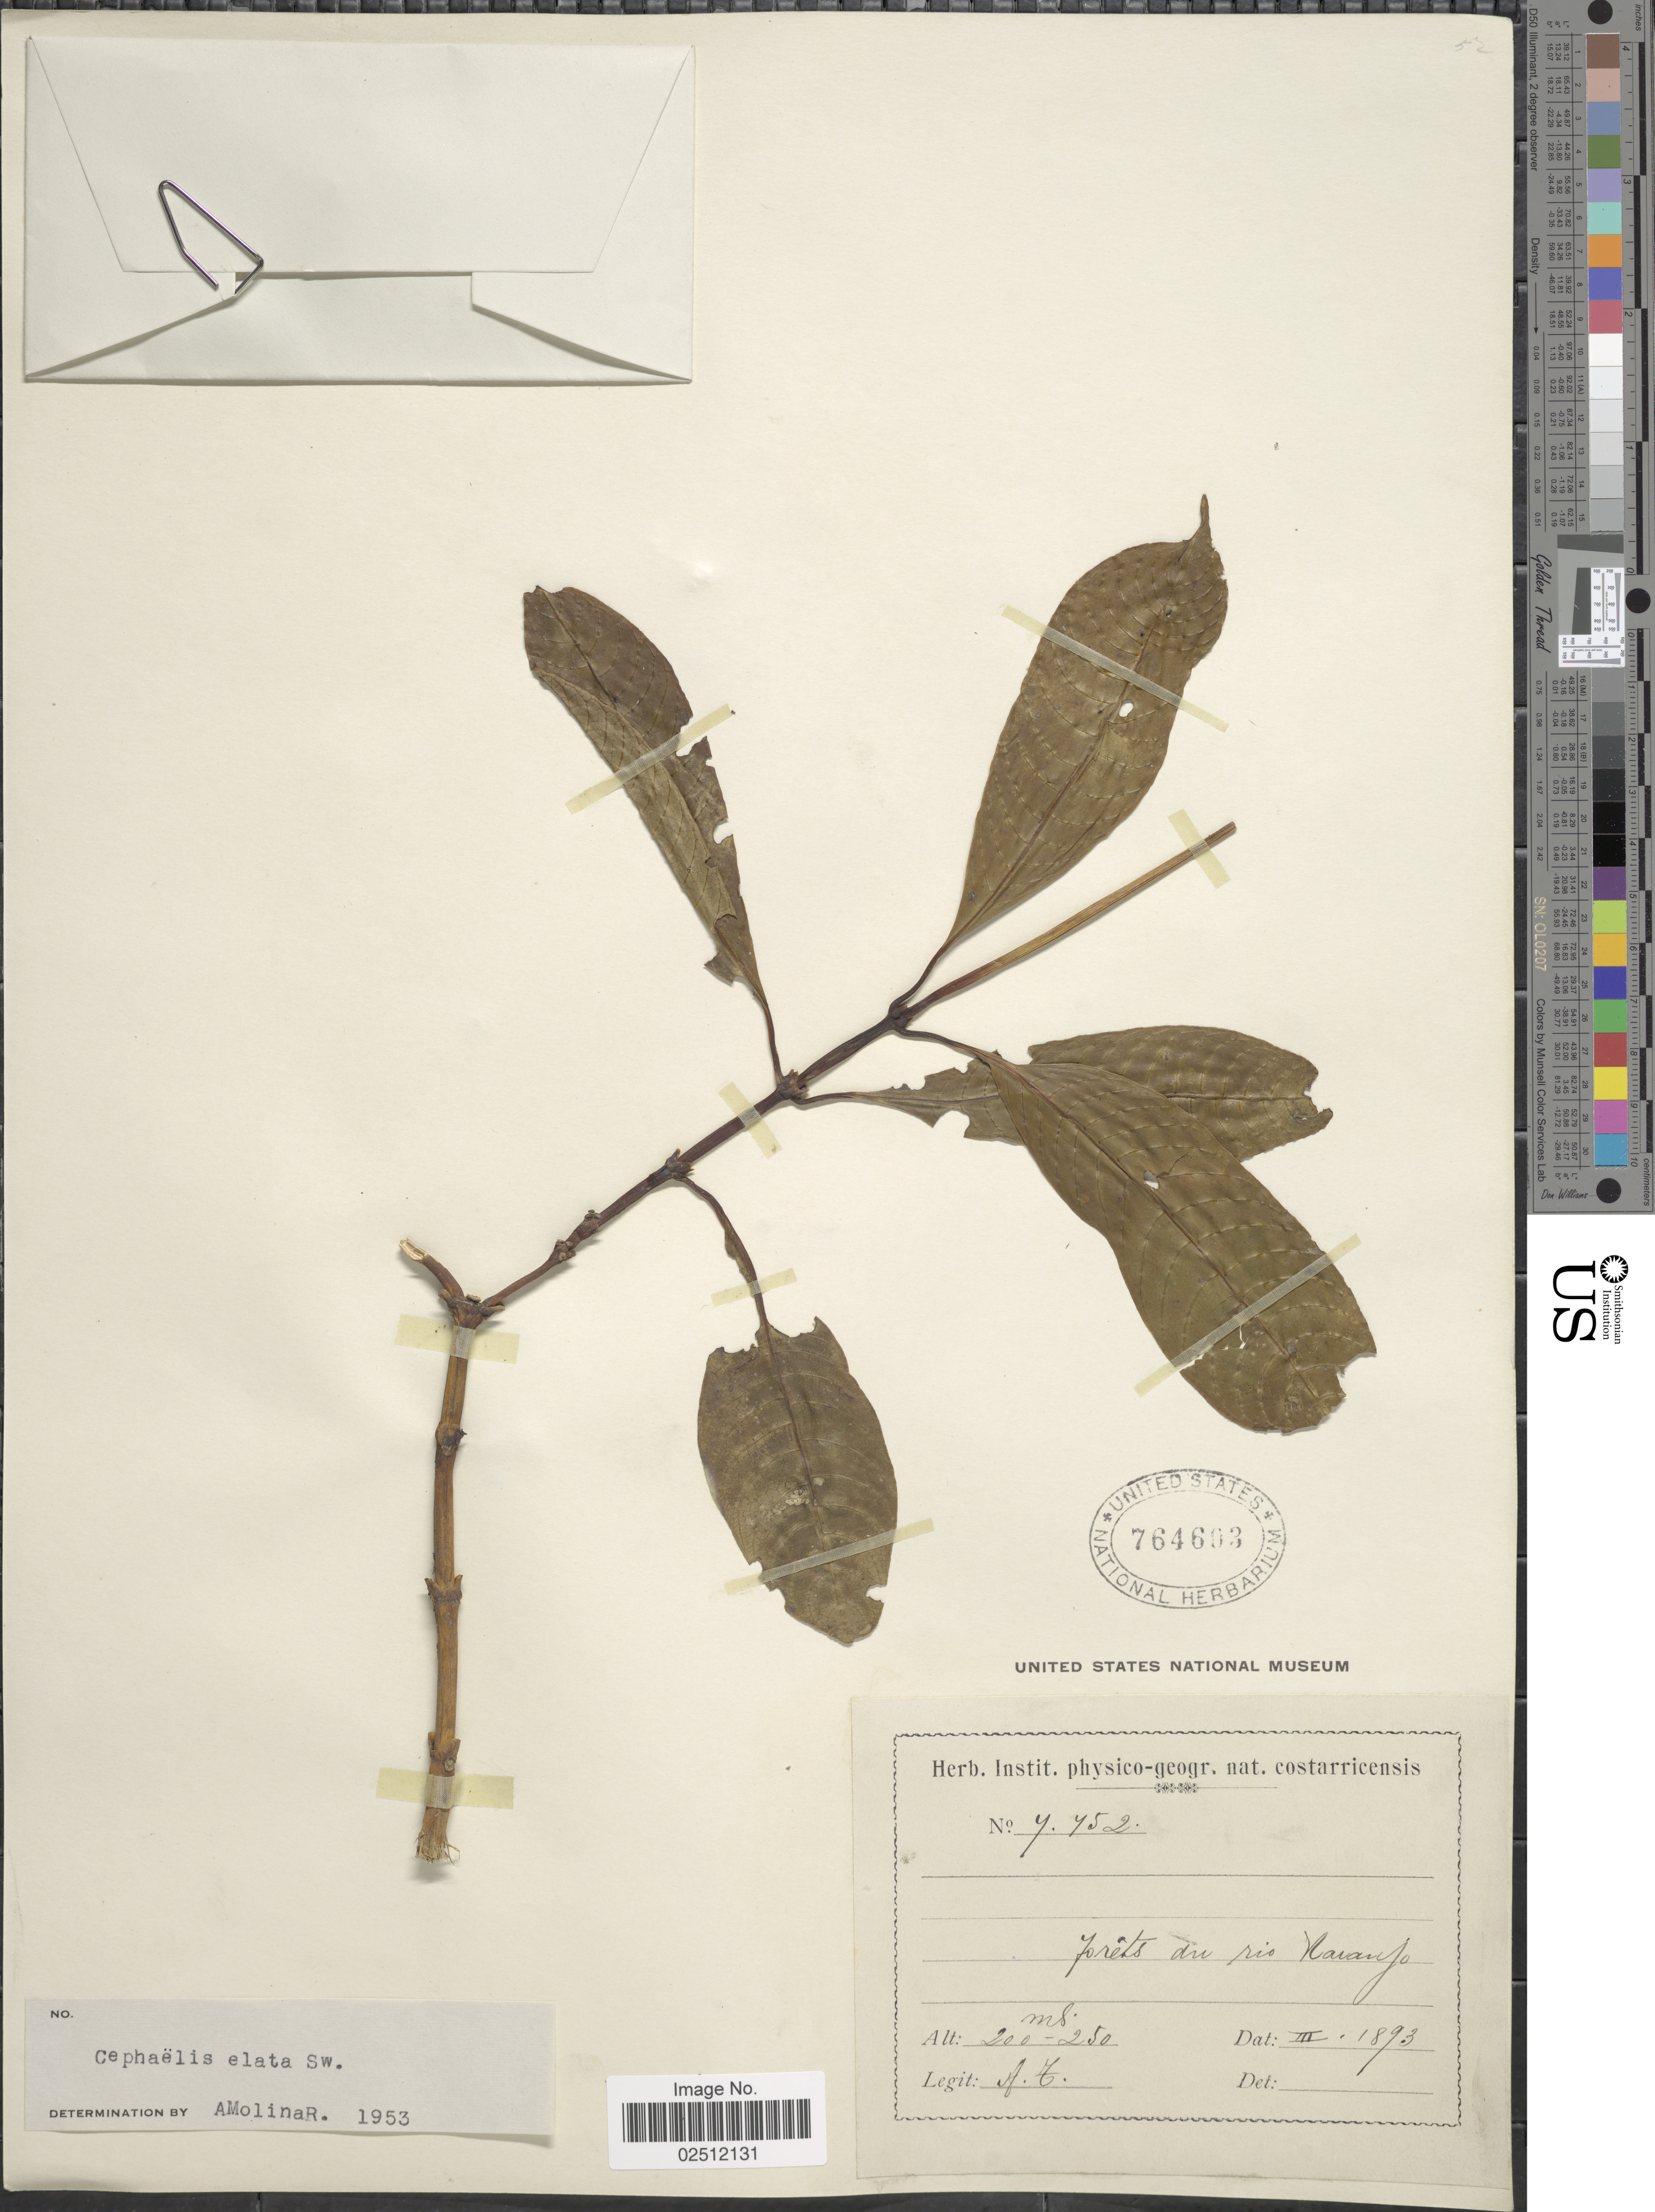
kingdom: Plantae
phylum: Tracheophyta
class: Magnoliopsida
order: Gentianales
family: Rubiaceae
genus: Psychotria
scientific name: Psychotria elata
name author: (Sw.) Hammel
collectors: A. T.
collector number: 7752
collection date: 1893-03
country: Costa Rica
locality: Forêts du Río Naranjo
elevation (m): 200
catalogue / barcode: US 764603